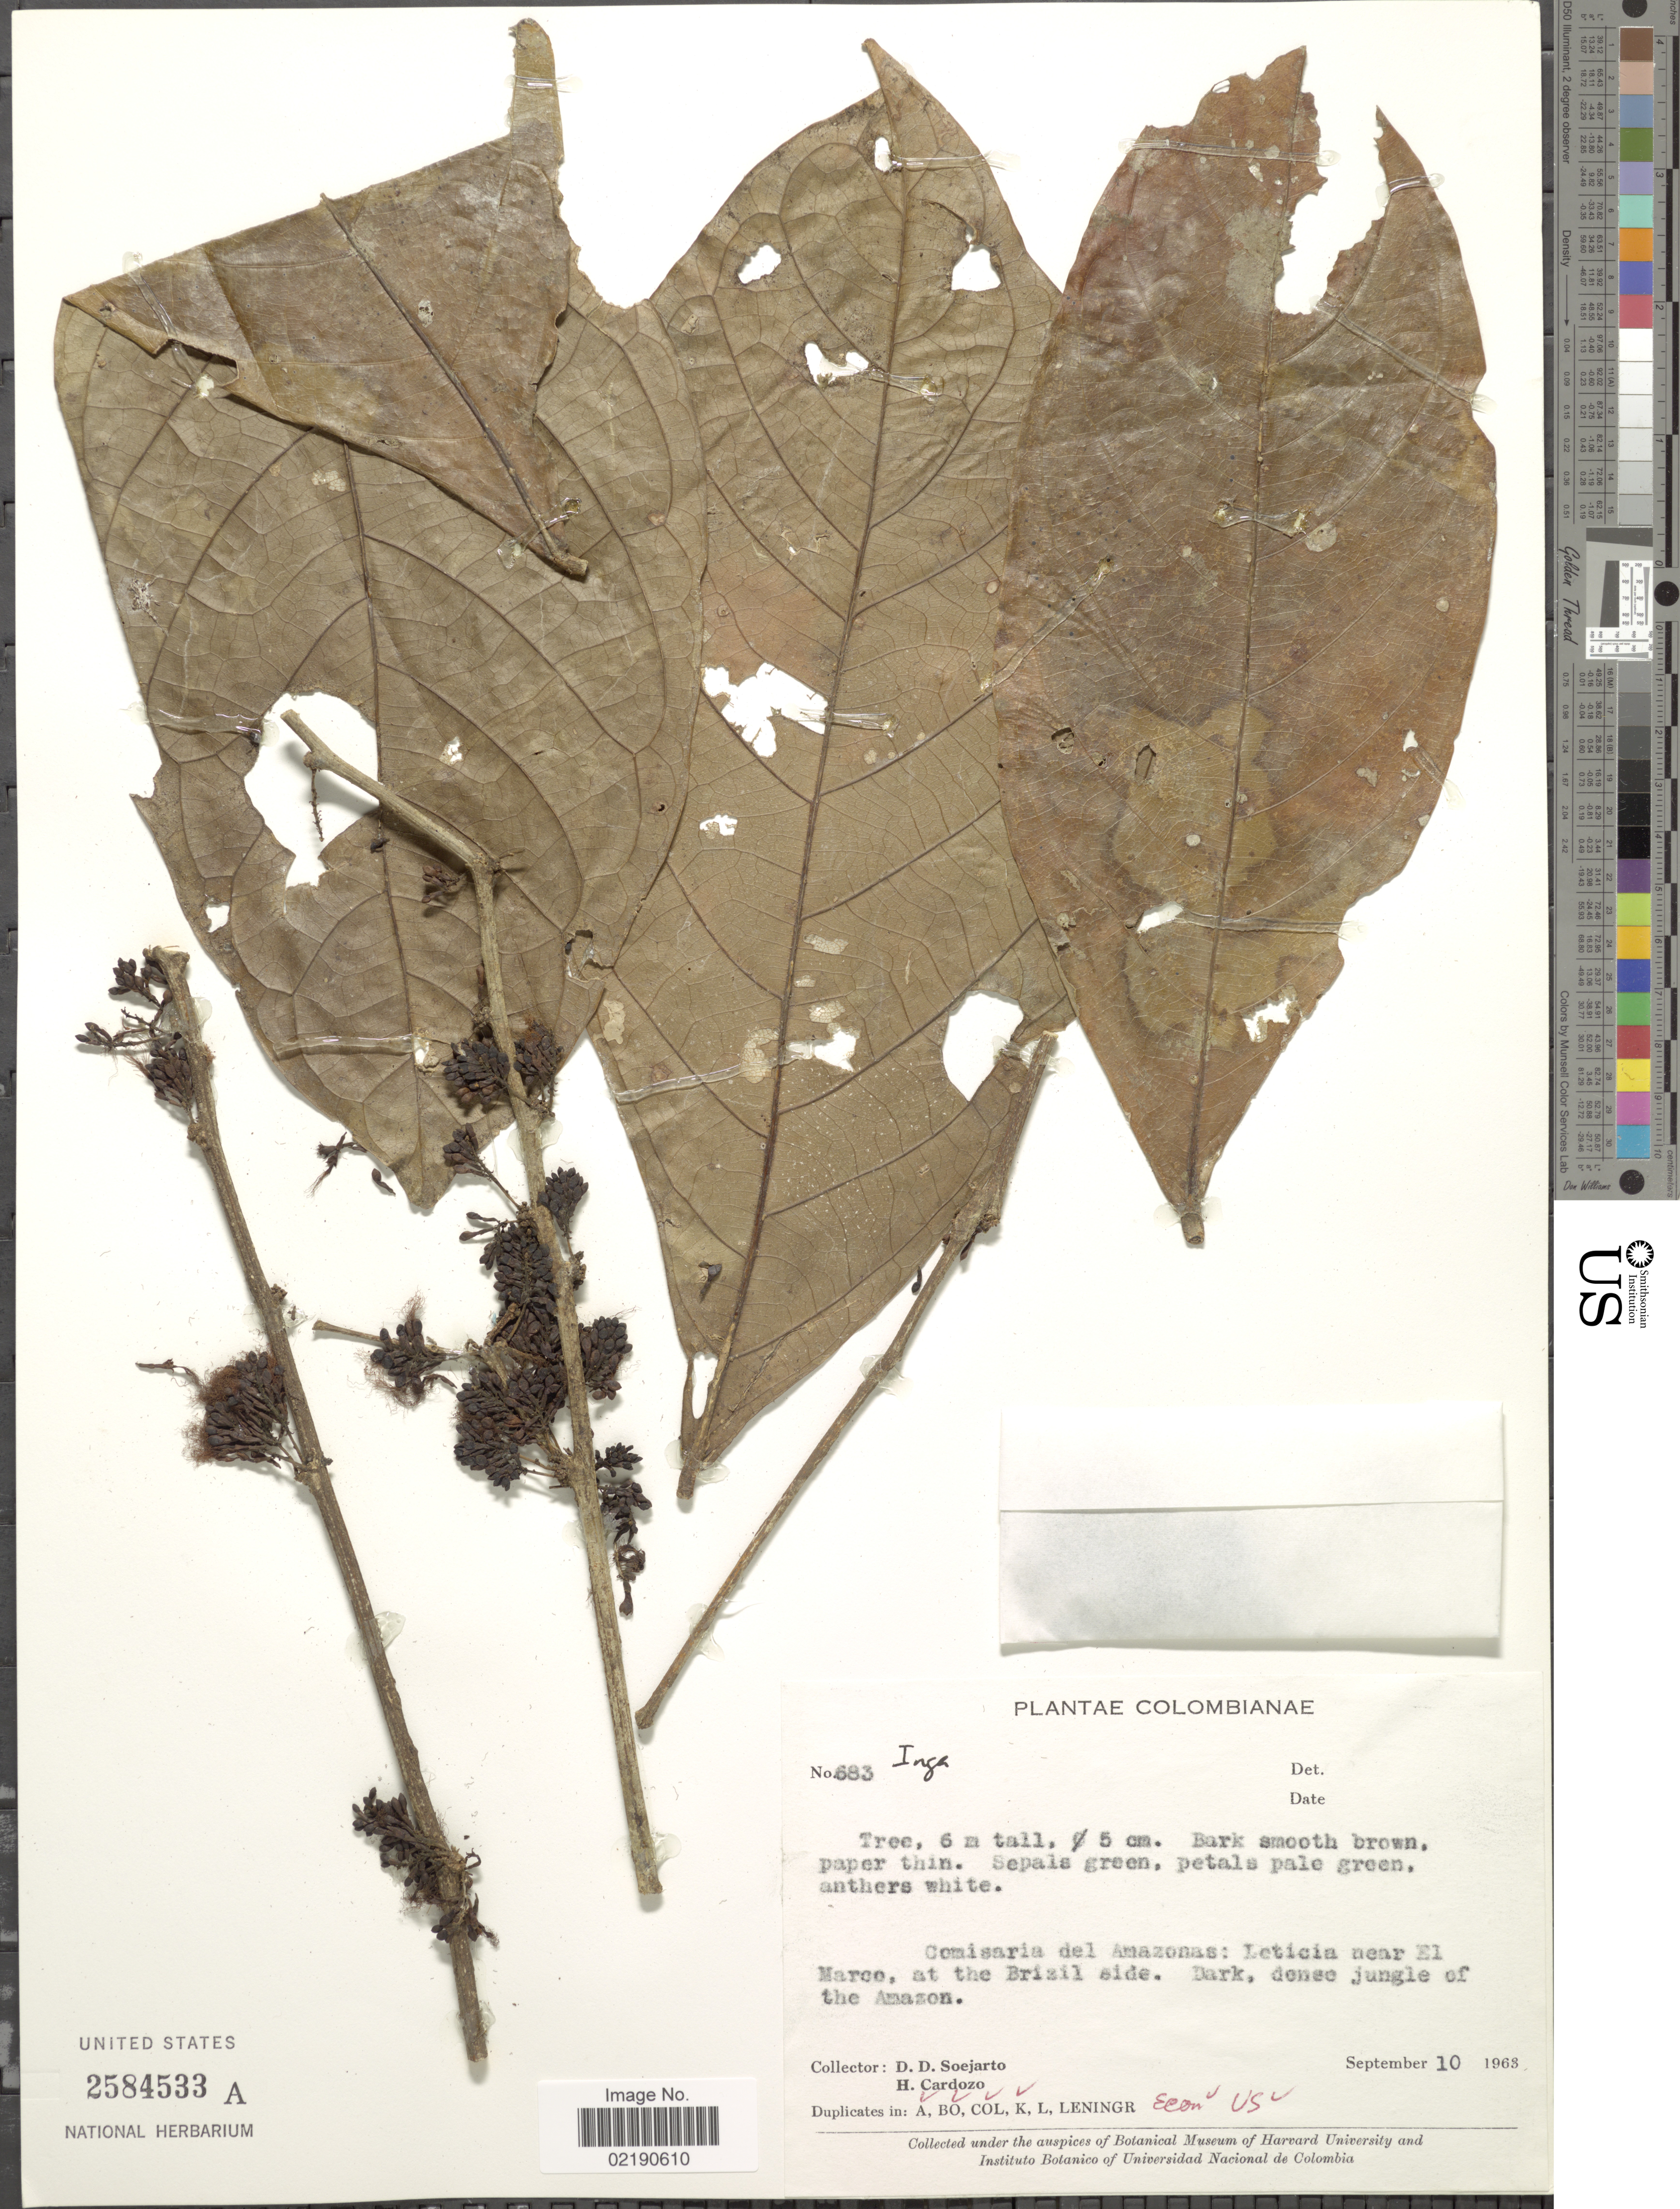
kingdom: Plantae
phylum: Tracheophyta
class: Magnoliopsida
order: Fabales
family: Fabaceae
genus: Inga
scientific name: Inga sp.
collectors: H. Cardozo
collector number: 683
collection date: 1963-09-10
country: Colombia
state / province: Amazônas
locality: Leticia near El Marco, at the Brizil side, jungle of the Amazon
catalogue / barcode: US 2584533A